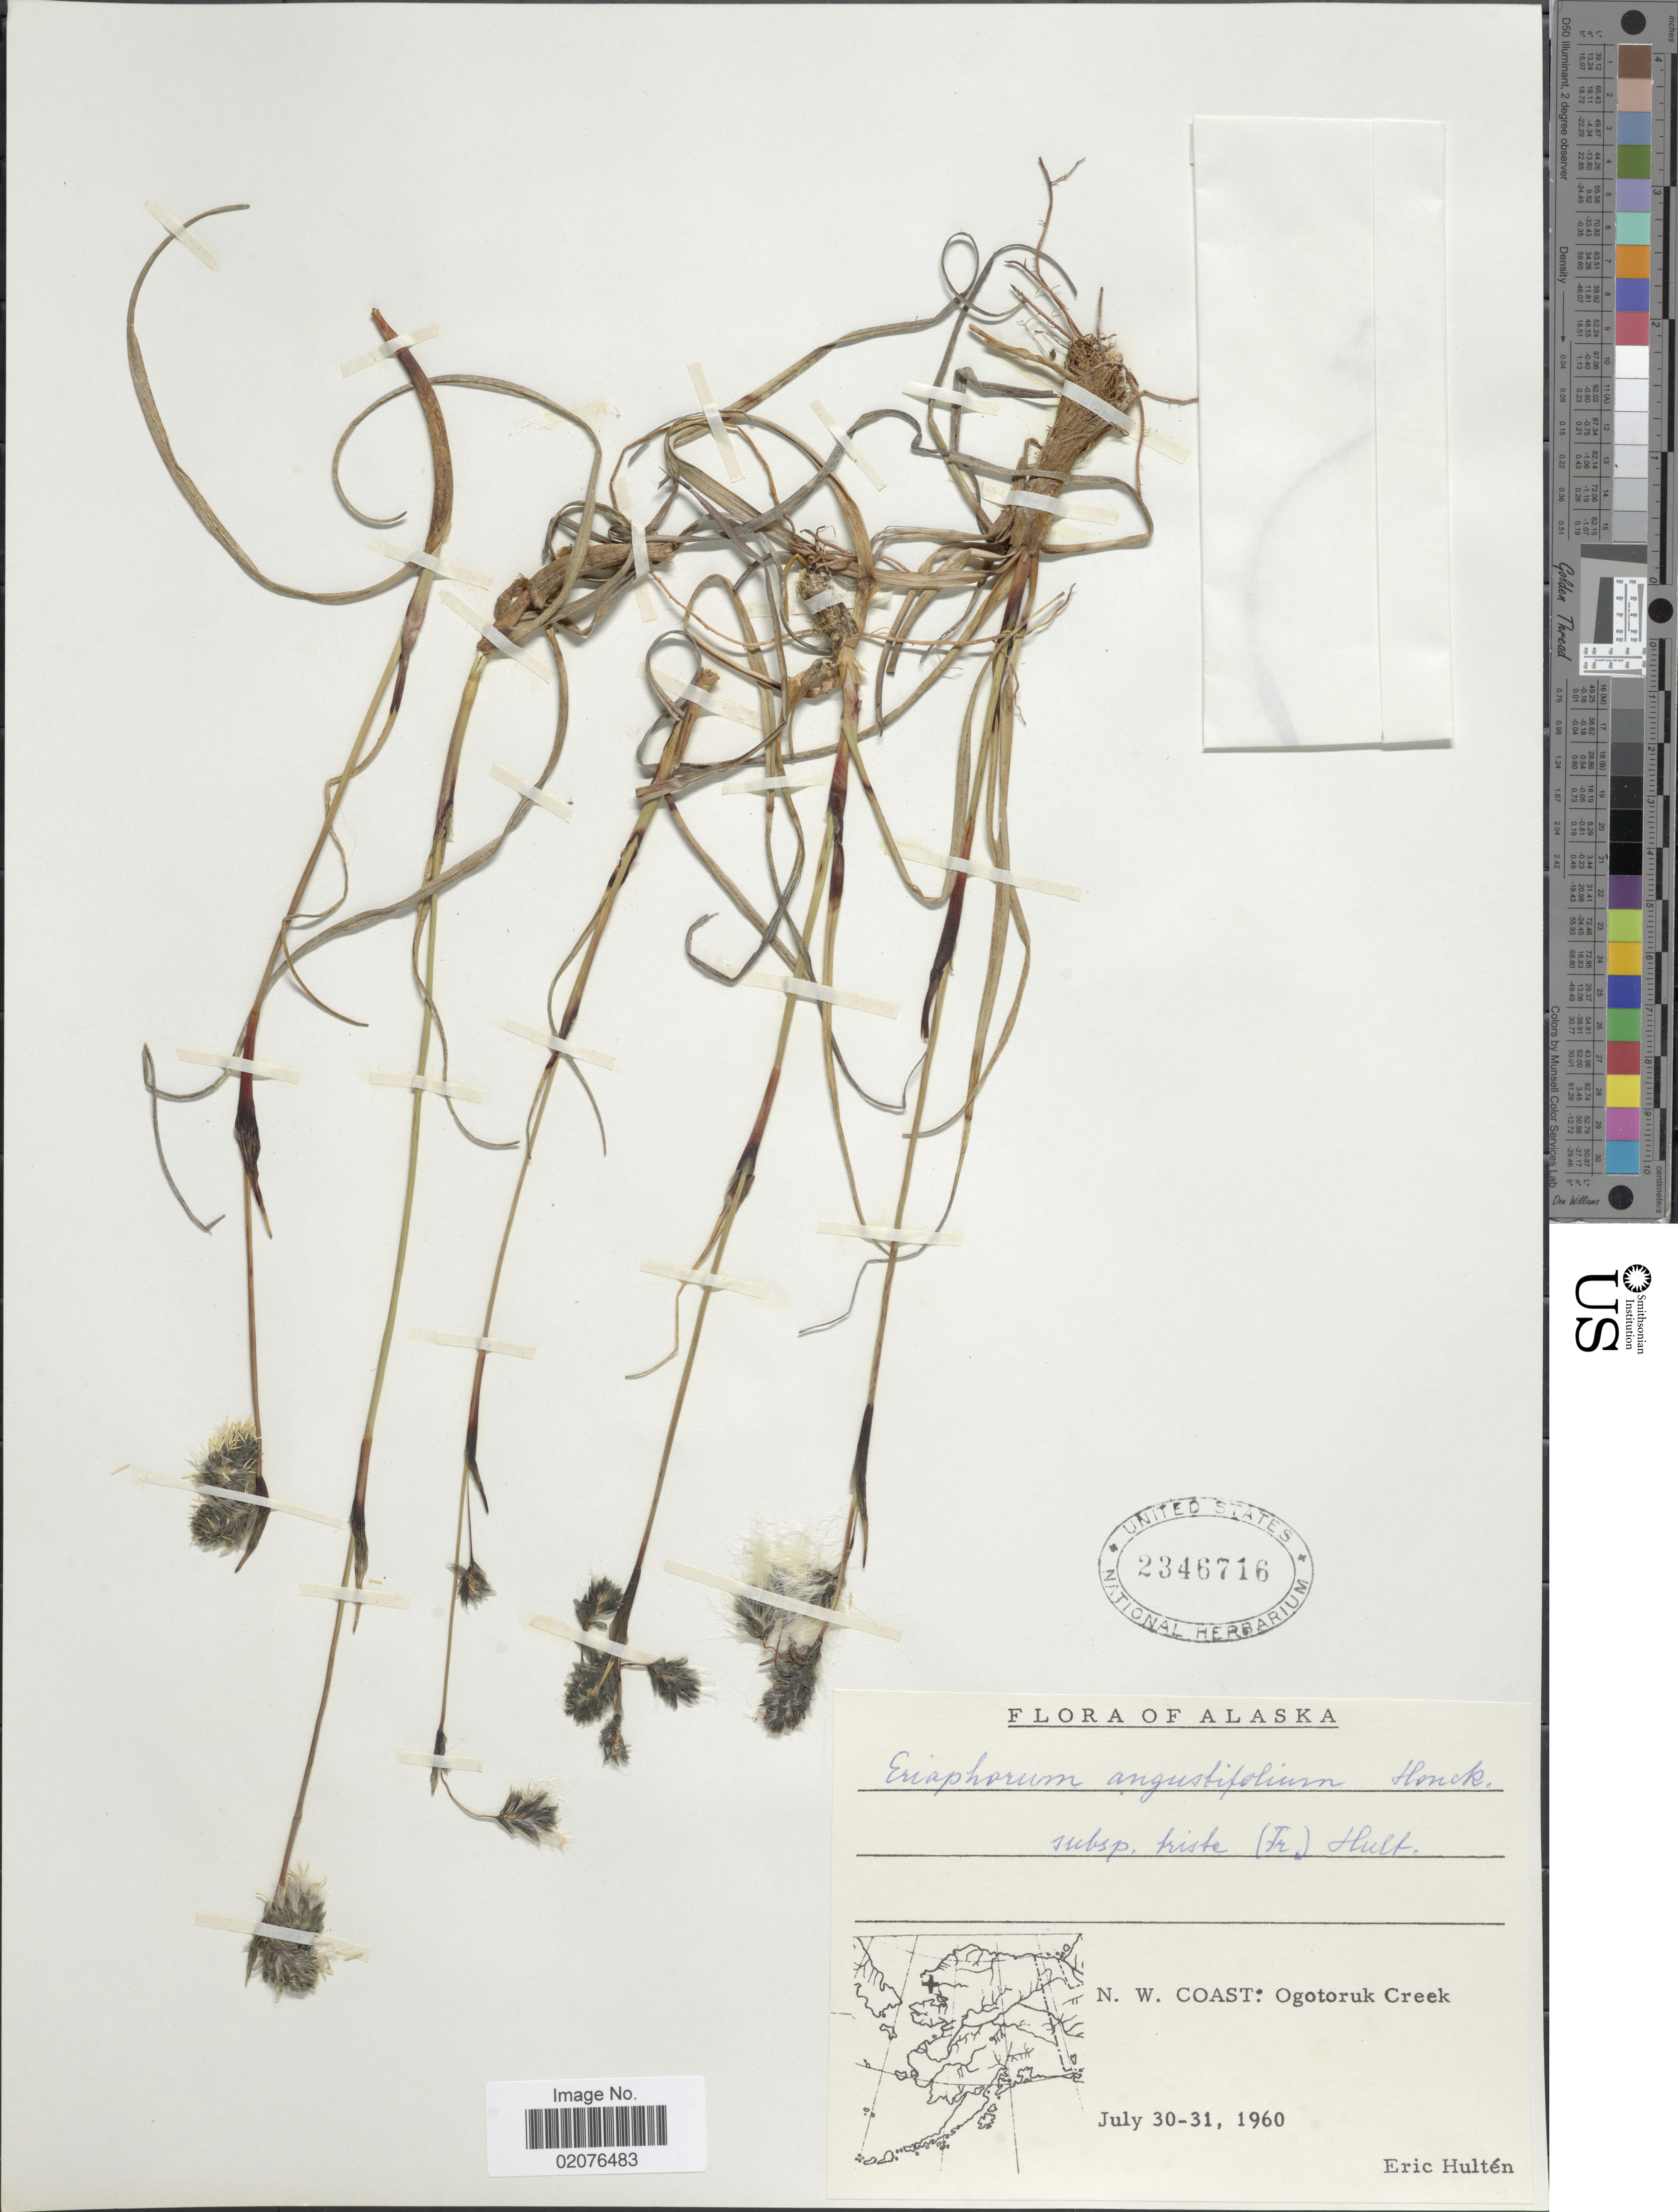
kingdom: Plantae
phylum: Tracheophyta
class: Liliopsida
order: Poales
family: Cyperaceae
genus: Eriophorum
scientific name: Eriophorum angustifolium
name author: Honck.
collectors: E. G. Hultén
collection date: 1960-07-30/1960-07-31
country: United States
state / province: Alaska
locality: N. W. Coast: Ogotoruk Creek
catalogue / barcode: US 2346716